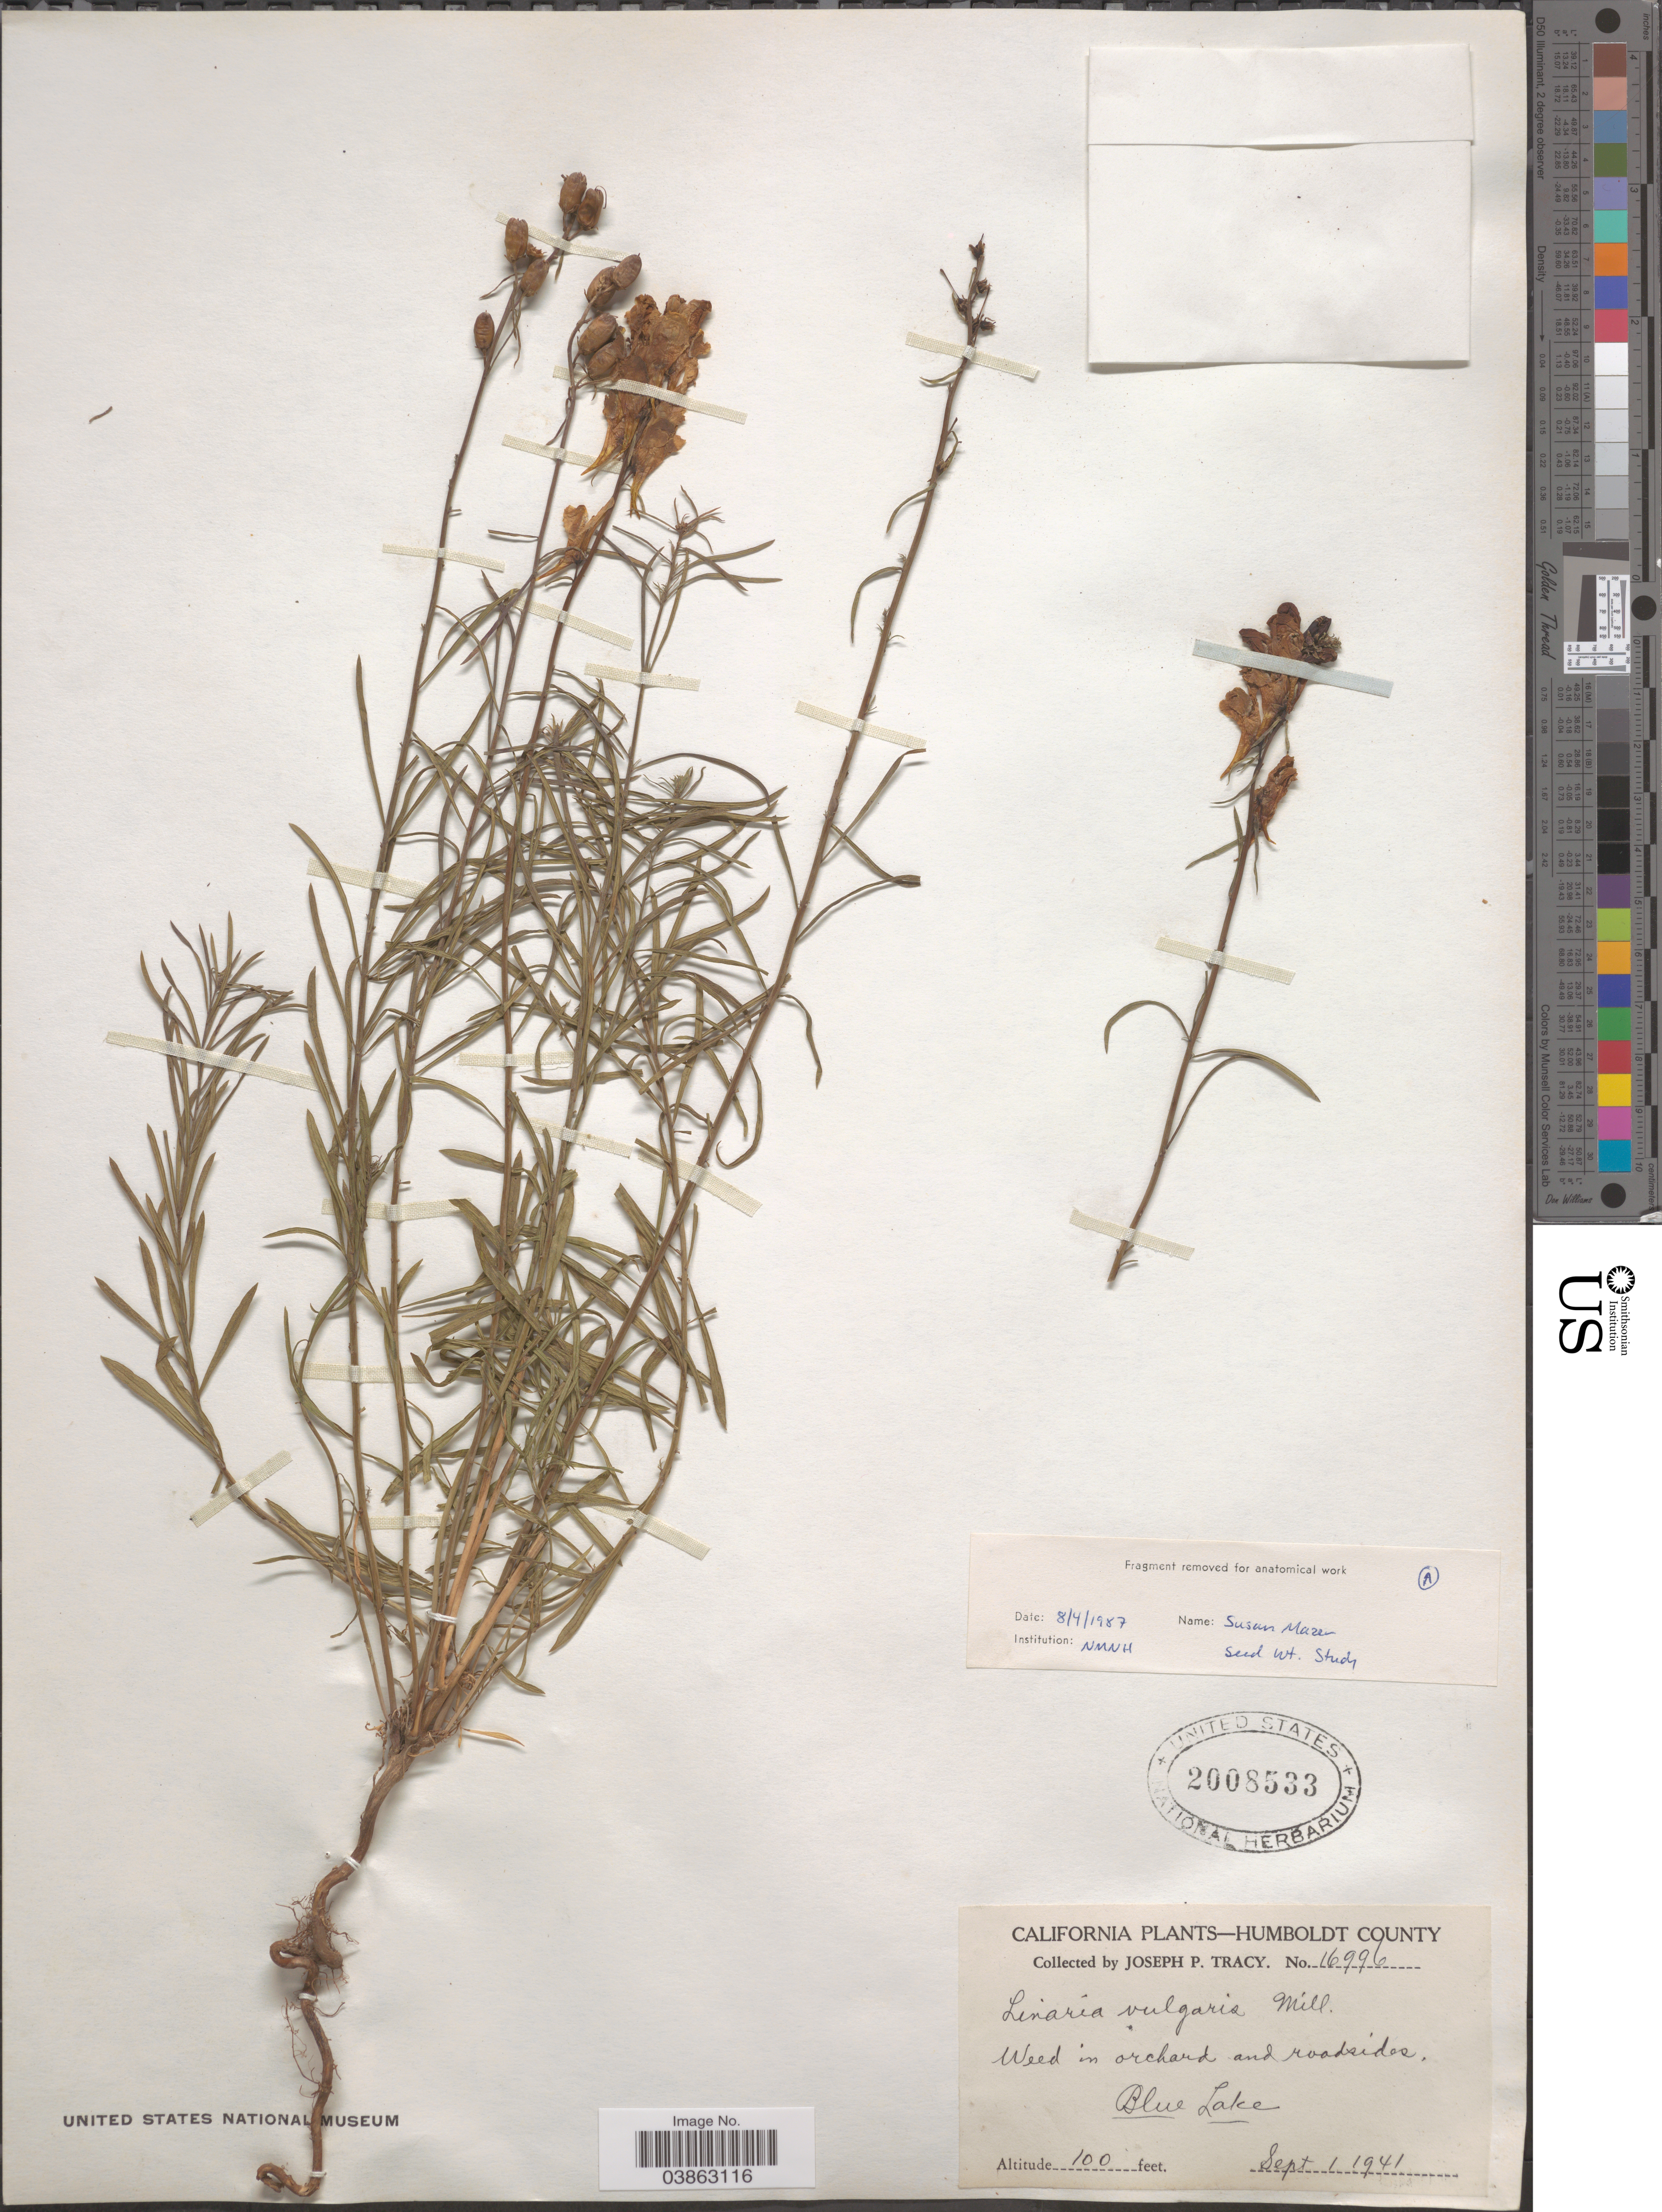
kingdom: Plantae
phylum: Tracheophyta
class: Magnoliopsida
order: Lamiales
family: Plantaginaceae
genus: Linaria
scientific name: Linaria vulgaris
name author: Mill.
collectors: J. Tracy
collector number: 16996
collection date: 1941-09-01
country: United States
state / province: California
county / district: Humboldt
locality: Humboldt County. Blue Lake.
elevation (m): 30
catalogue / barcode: US 2008533